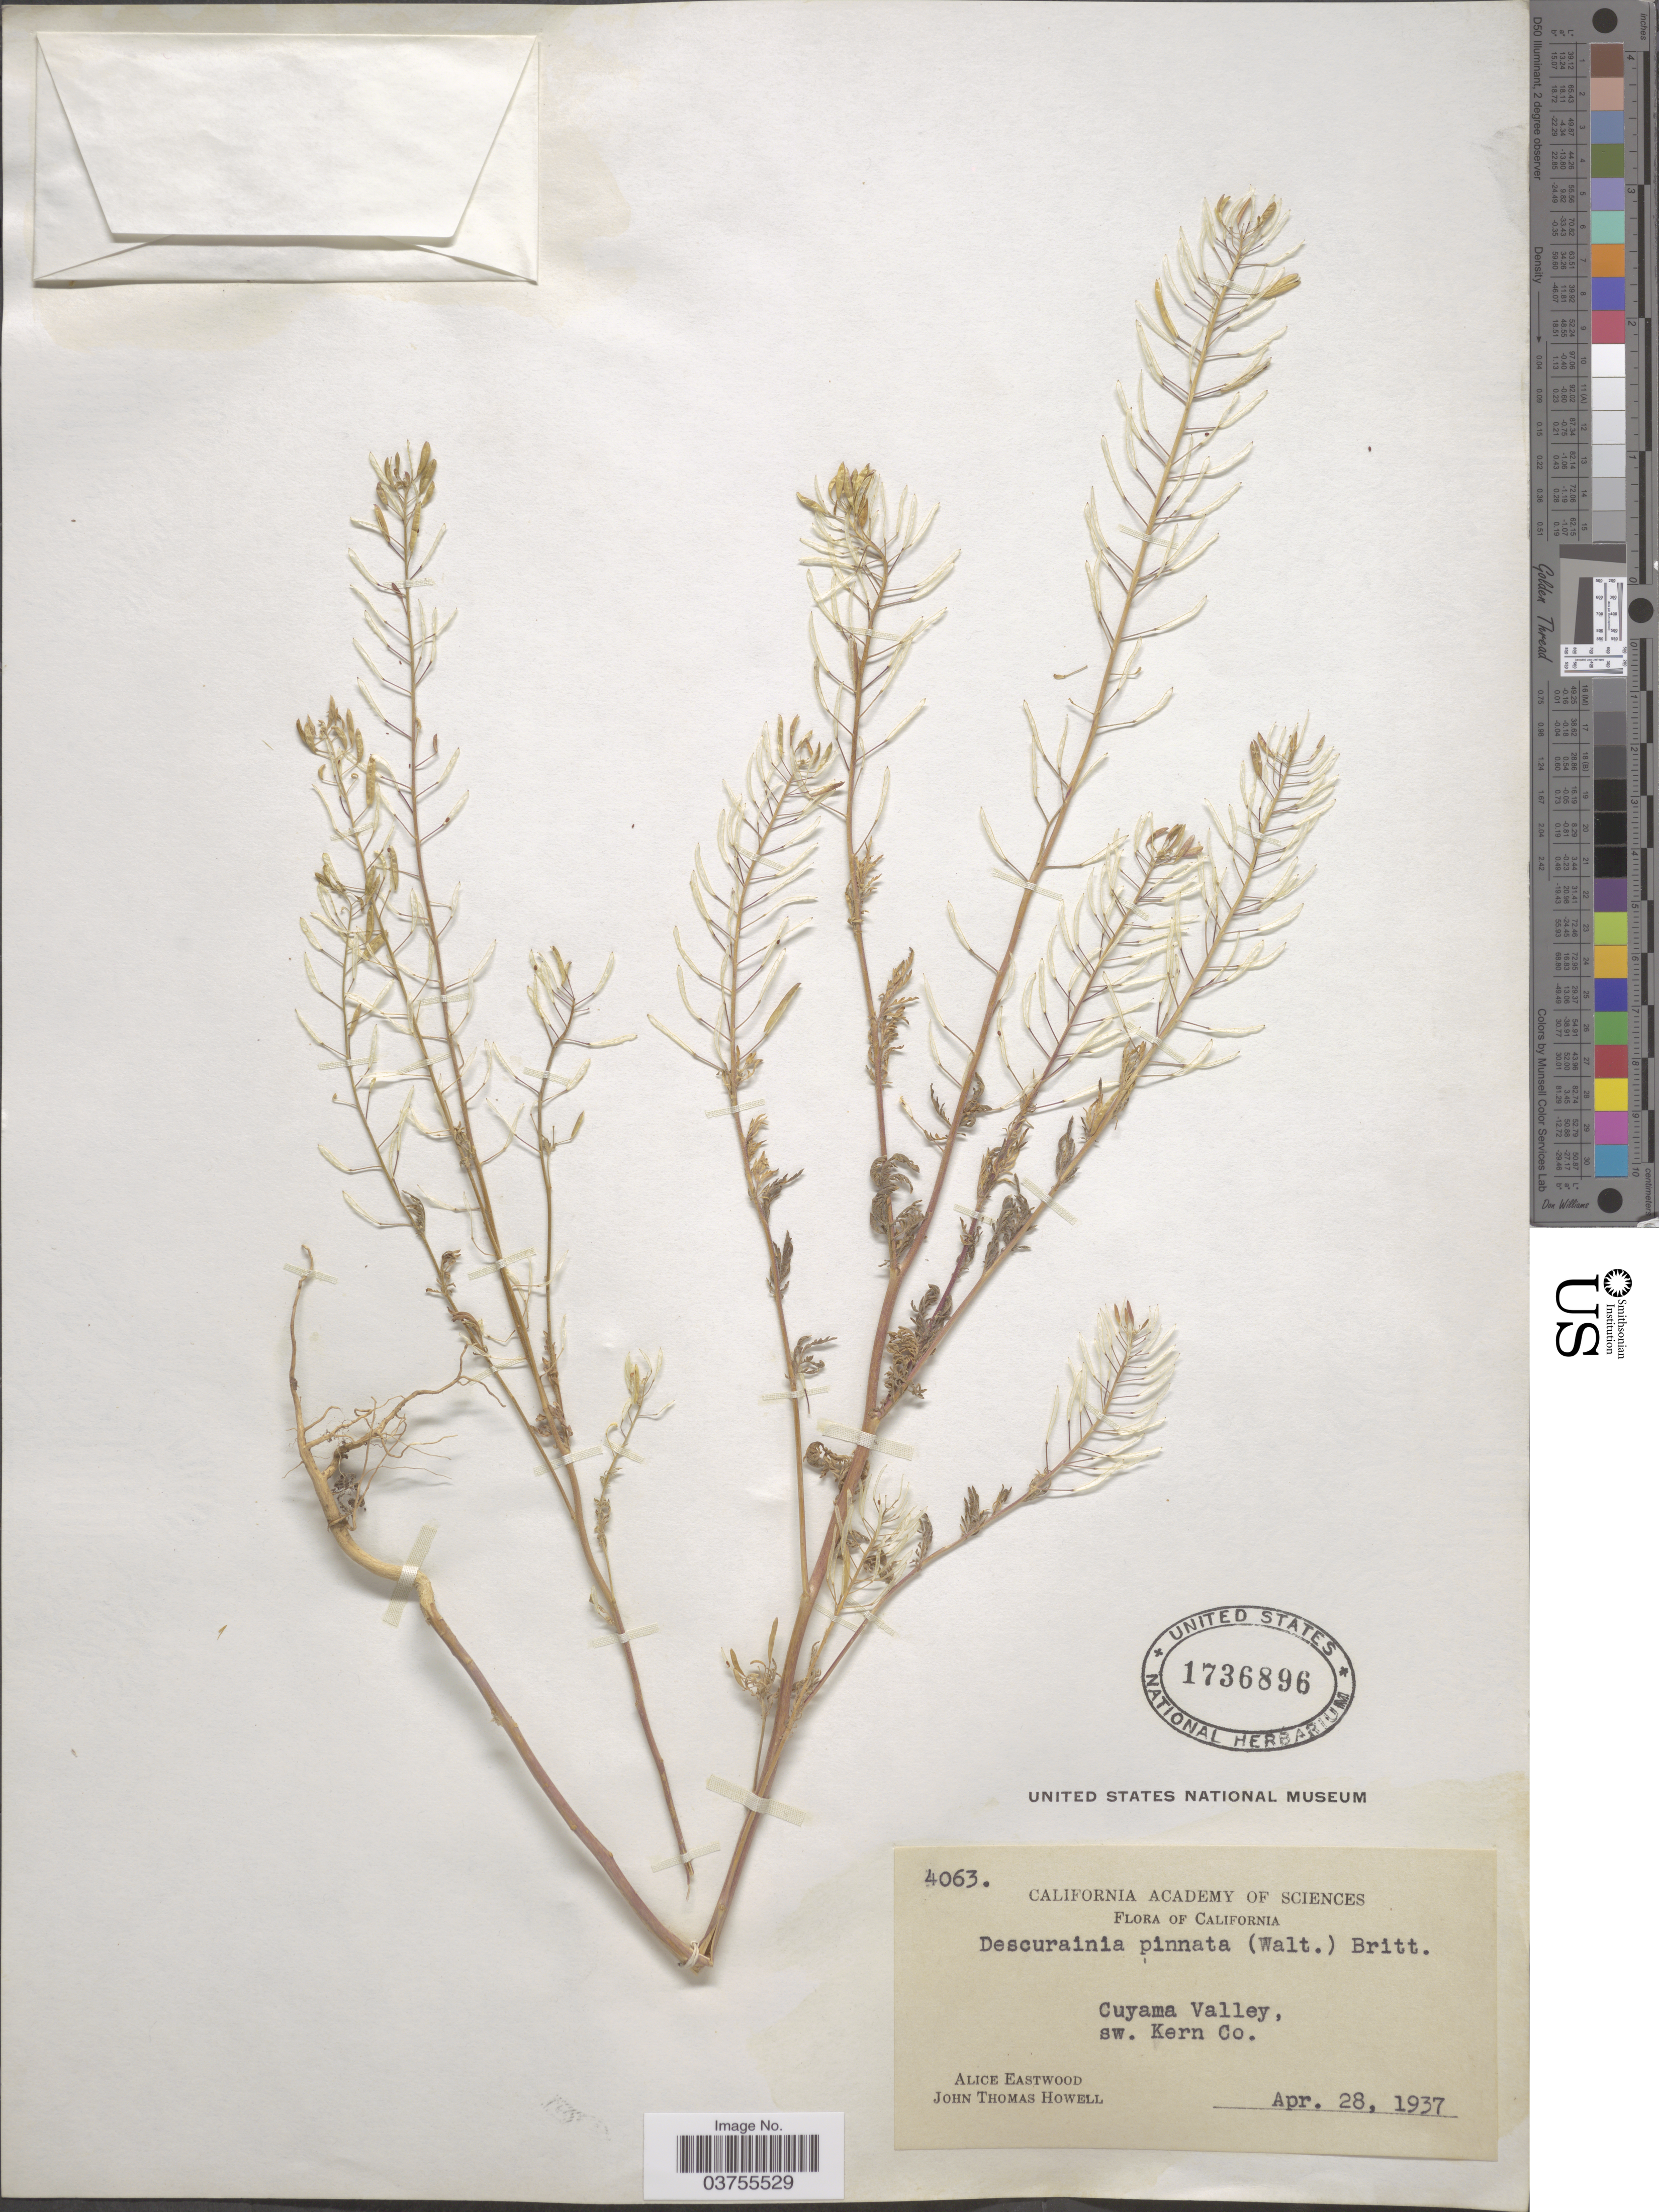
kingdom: Plantae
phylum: Tracheophyta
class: Magnoliopsida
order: Brassicales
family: Brassicaceae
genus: Descurainia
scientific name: Descurainia sp.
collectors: A. Eastwood & J. T. Howell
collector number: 4063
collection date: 1937-04-28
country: United States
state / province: California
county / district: Kern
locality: Cuyama Valley, sw. Kern Co.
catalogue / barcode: US 1736896